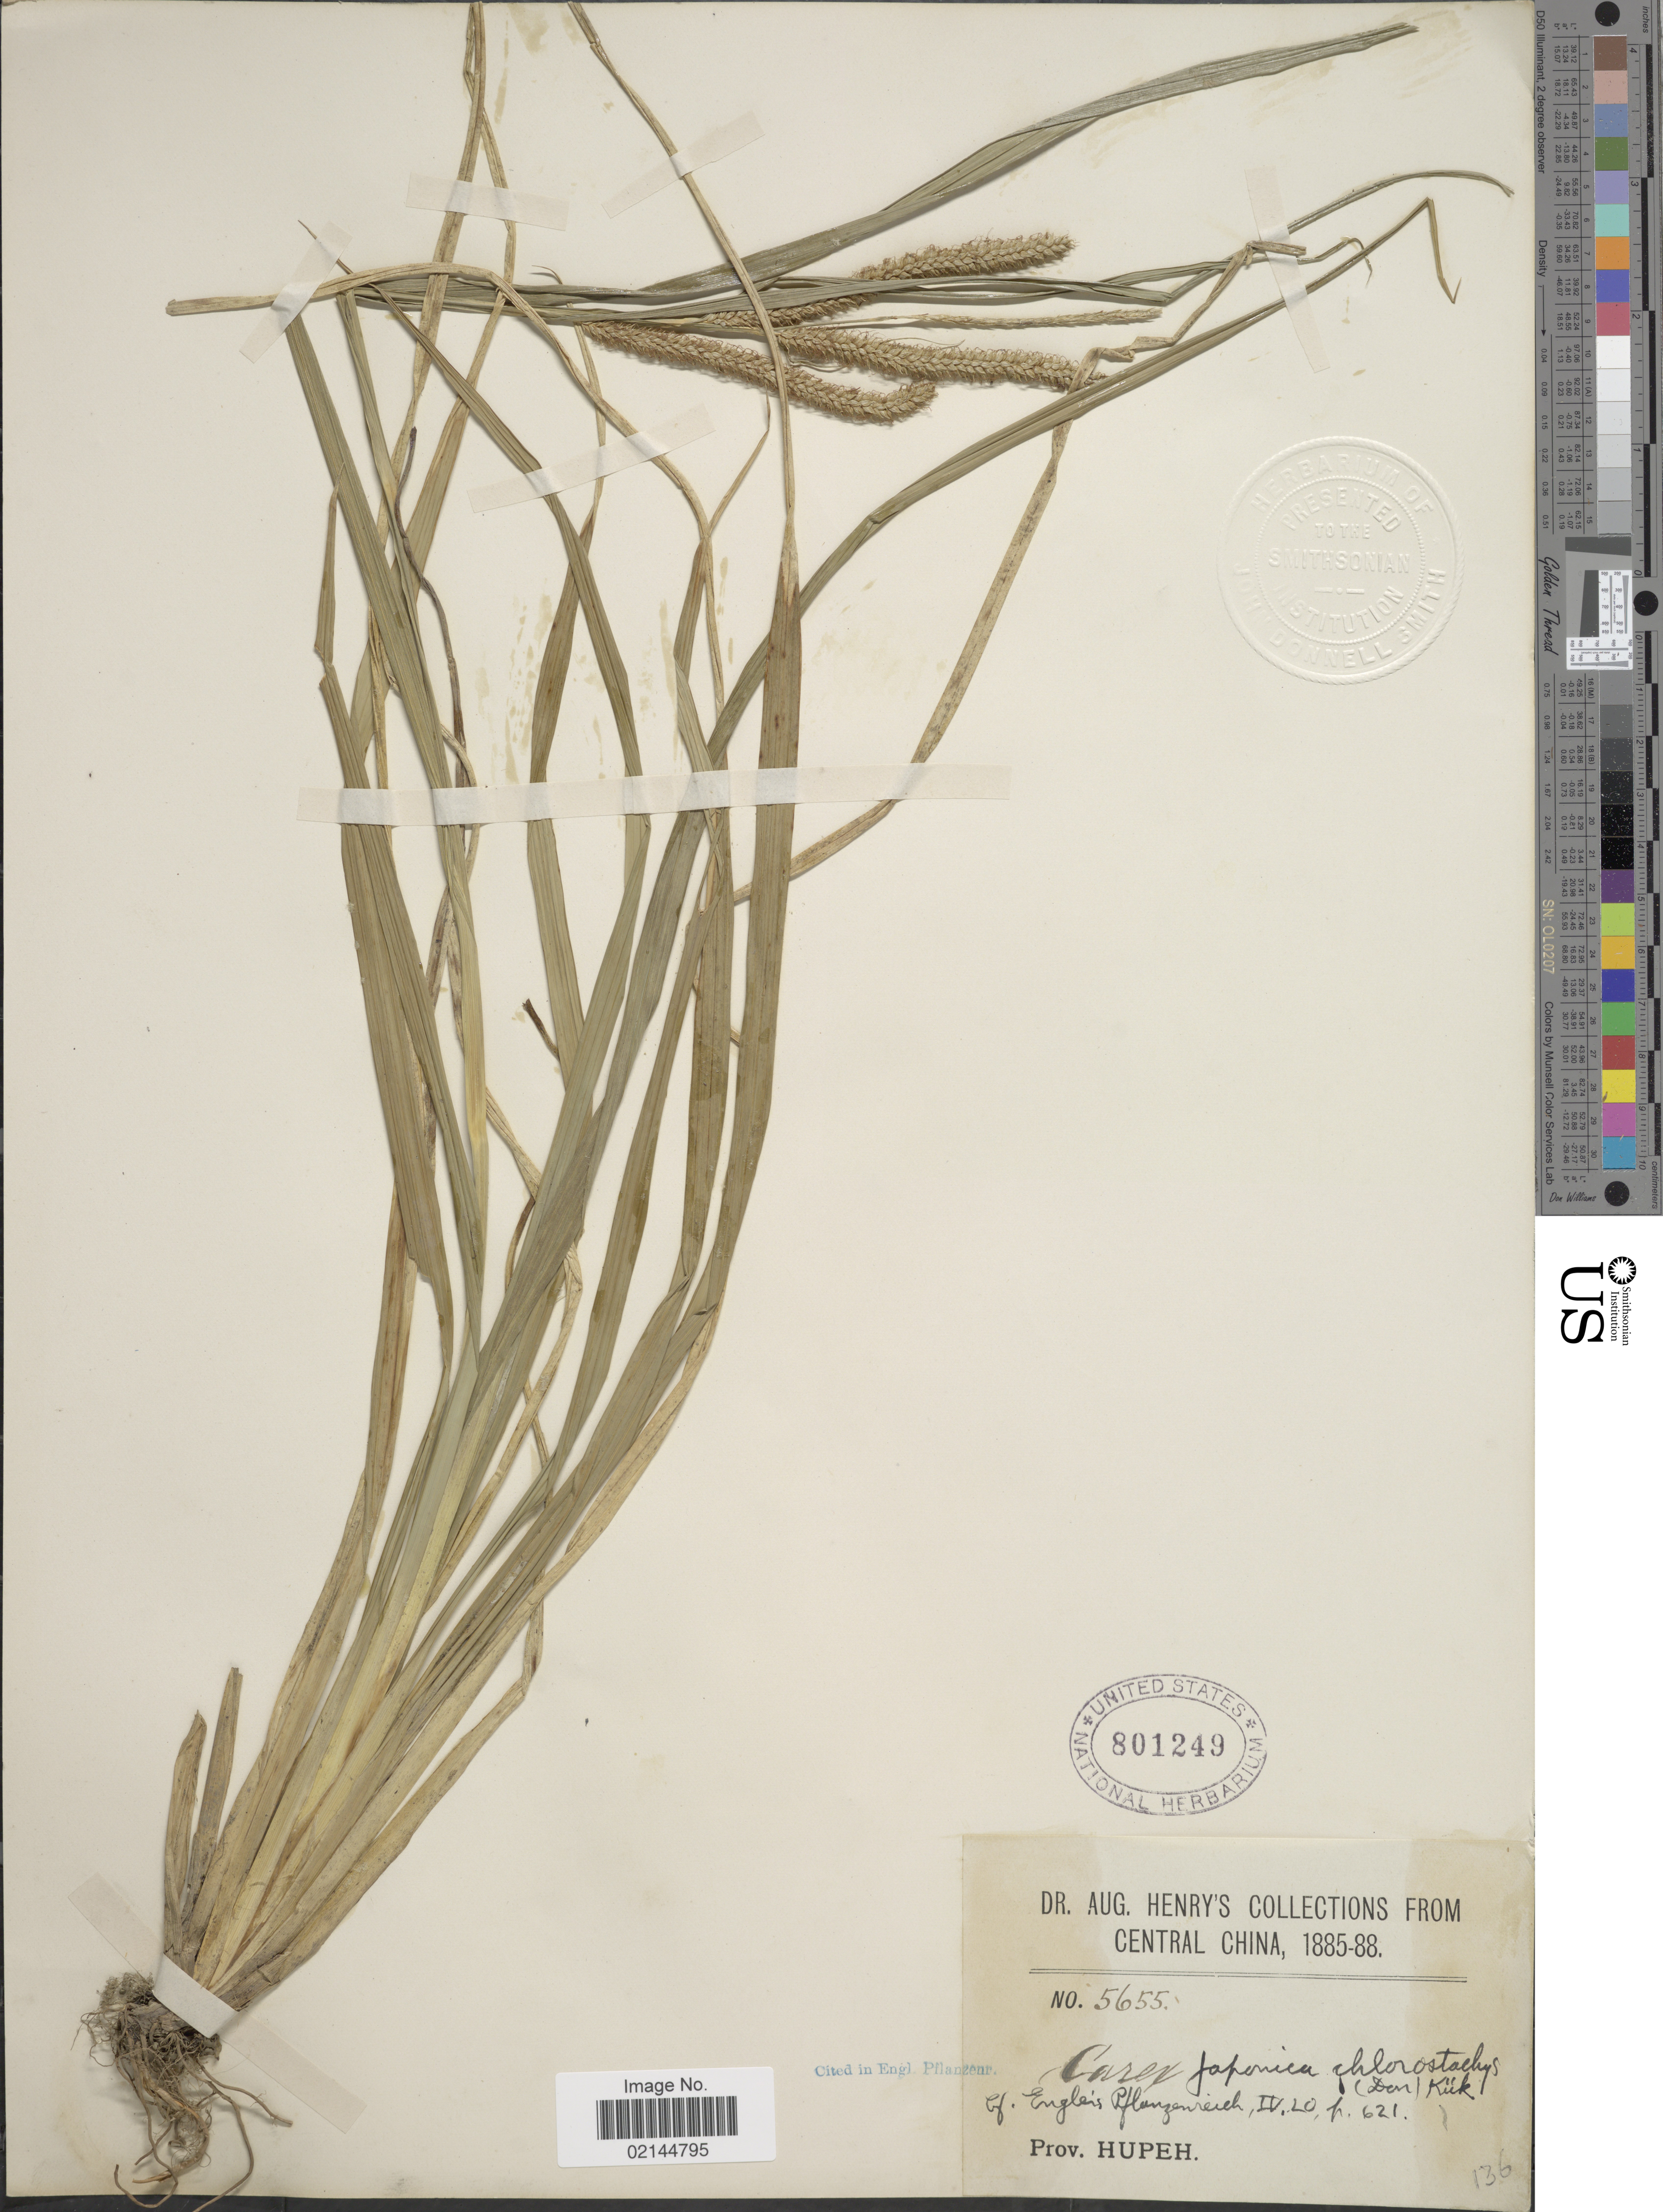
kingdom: Plantae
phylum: Tracheophyta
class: Liliopsida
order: Poales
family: Cyperaceae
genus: Carex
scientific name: Carex japonica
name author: Thunb.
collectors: A. Henry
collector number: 5655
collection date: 1885/1888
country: China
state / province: Hubei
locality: Central China. Prov. Hupeh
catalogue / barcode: US 801249